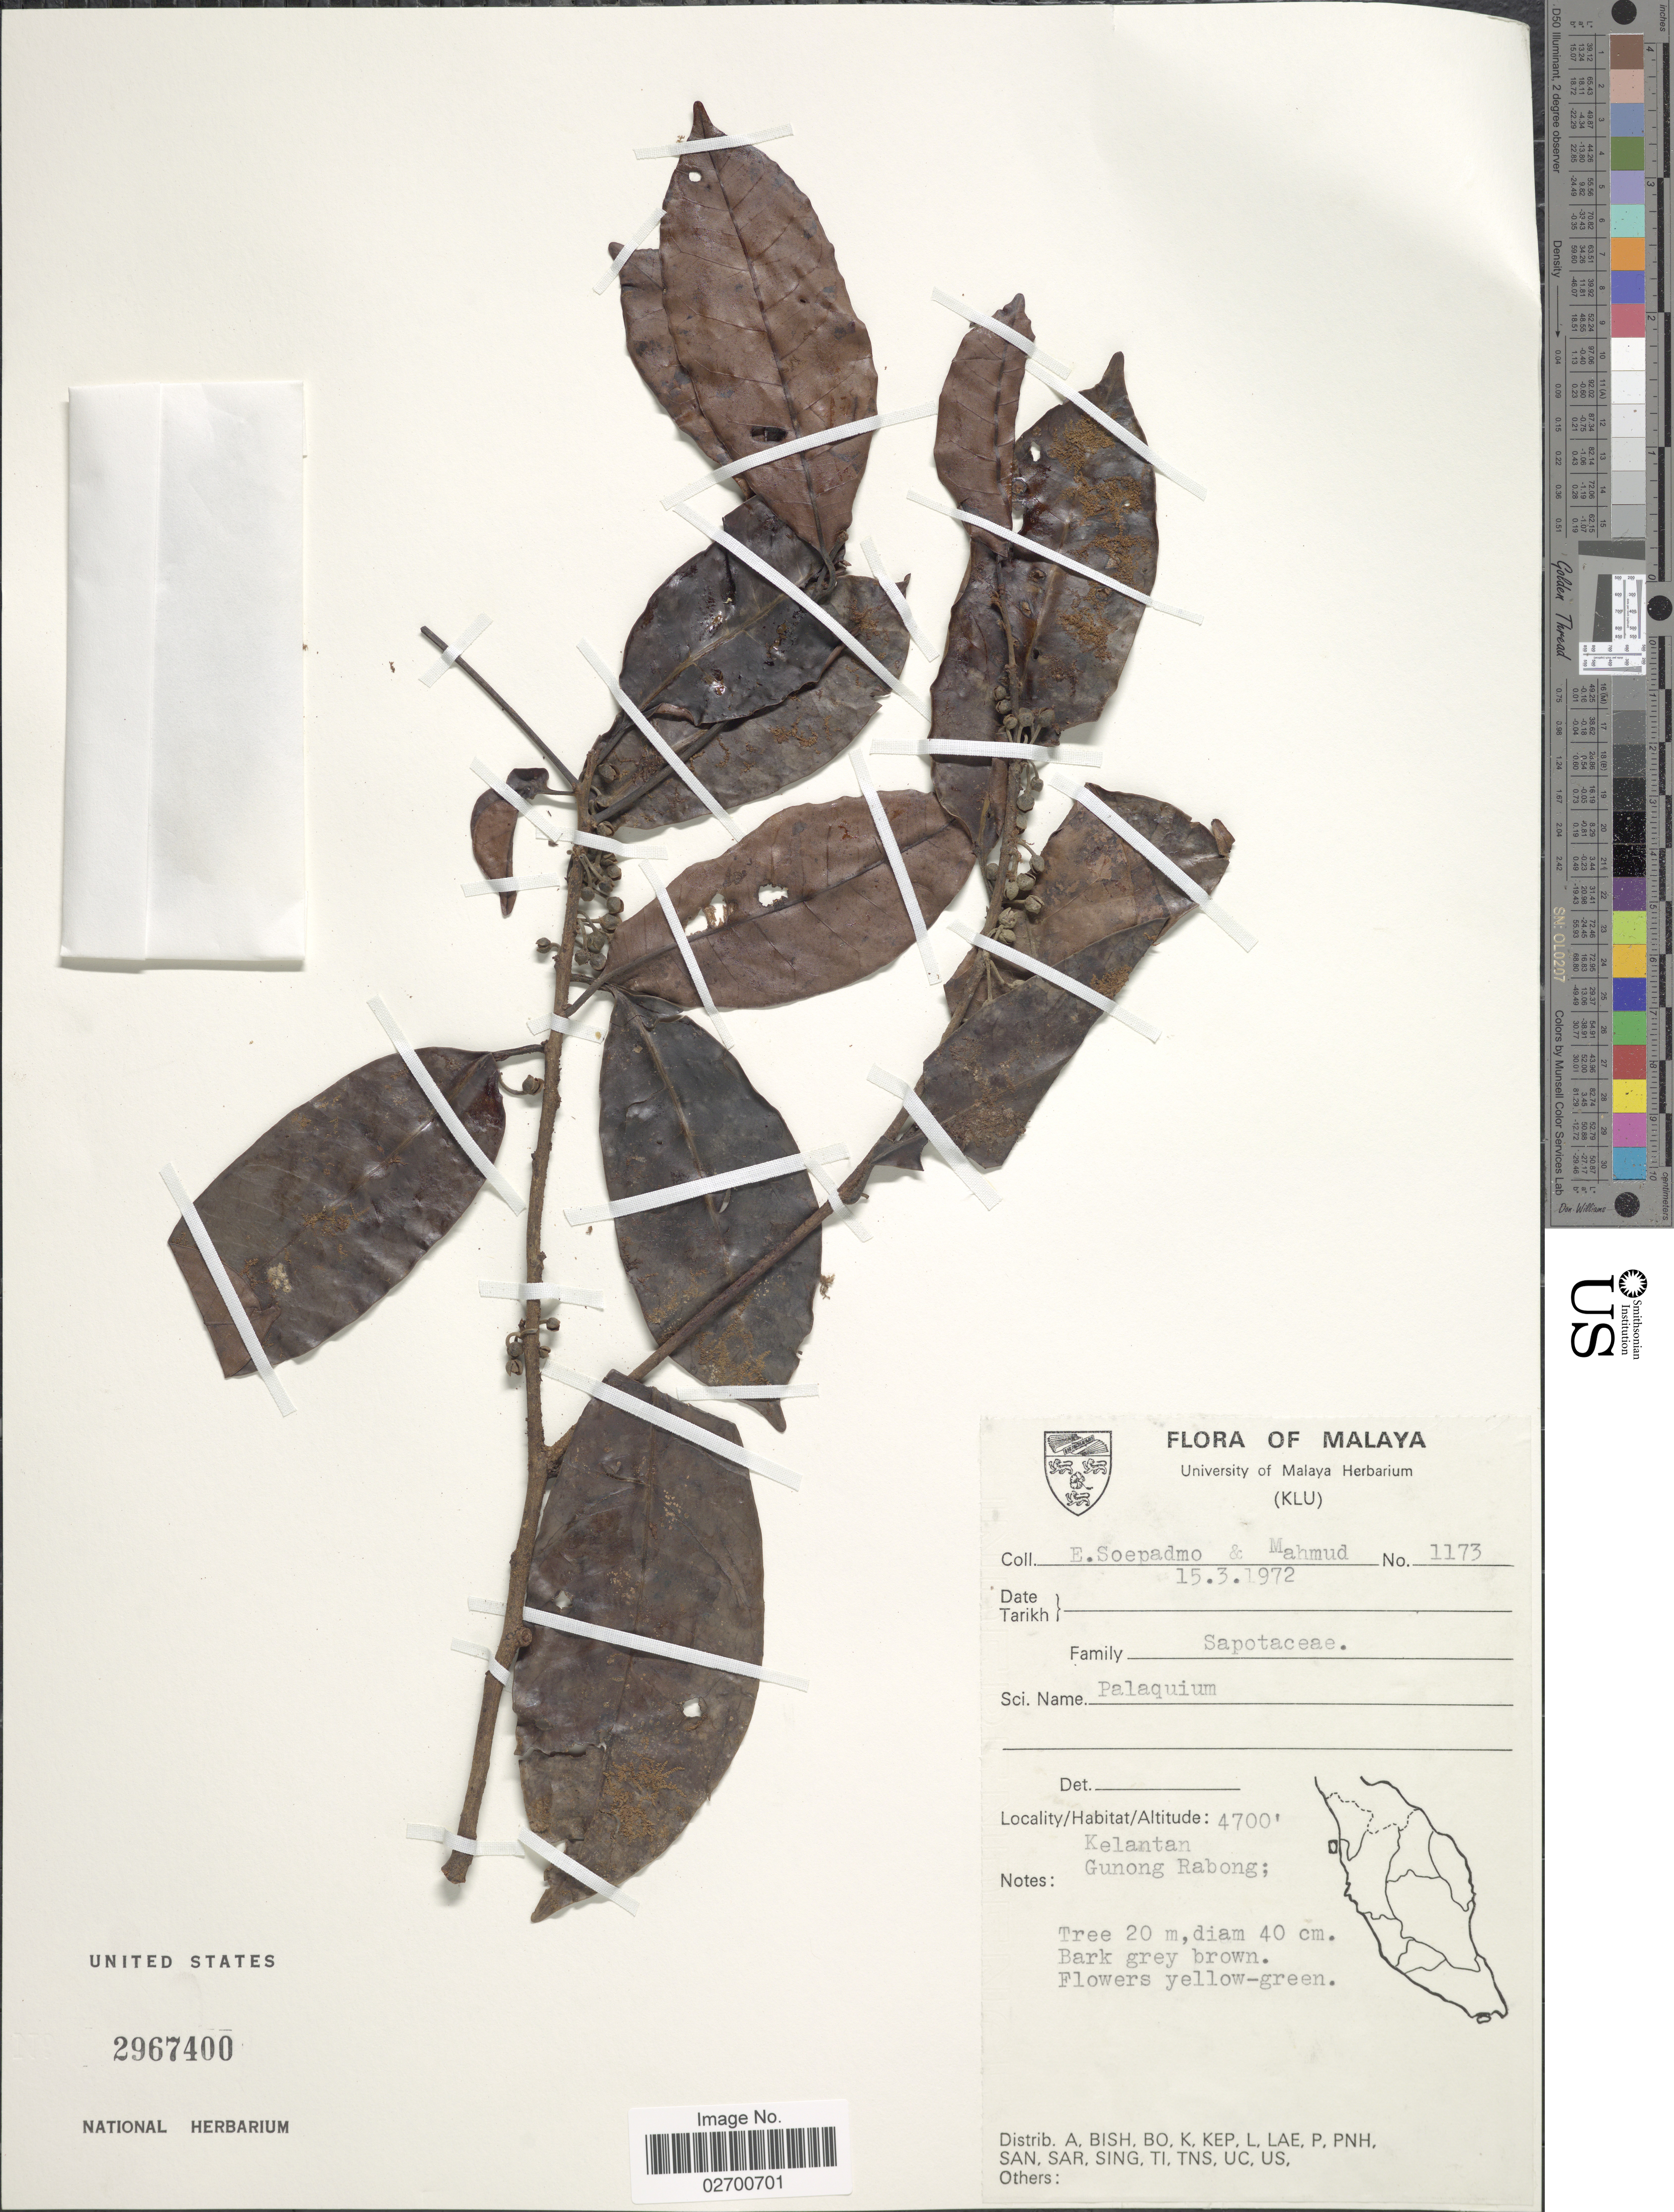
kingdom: Plantae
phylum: Tracheophyta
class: Magnoliopsida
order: Ericales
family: Sapotaceae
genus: Palaquium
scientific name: Palaquium sp.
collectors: E. Soepadmo & -. Mahmud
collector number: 1173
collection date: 1972-03-15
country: Malaysia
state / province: Kelantan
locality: Kelantan, Gunong Rabong.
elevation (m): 1433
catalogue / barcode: US 296740